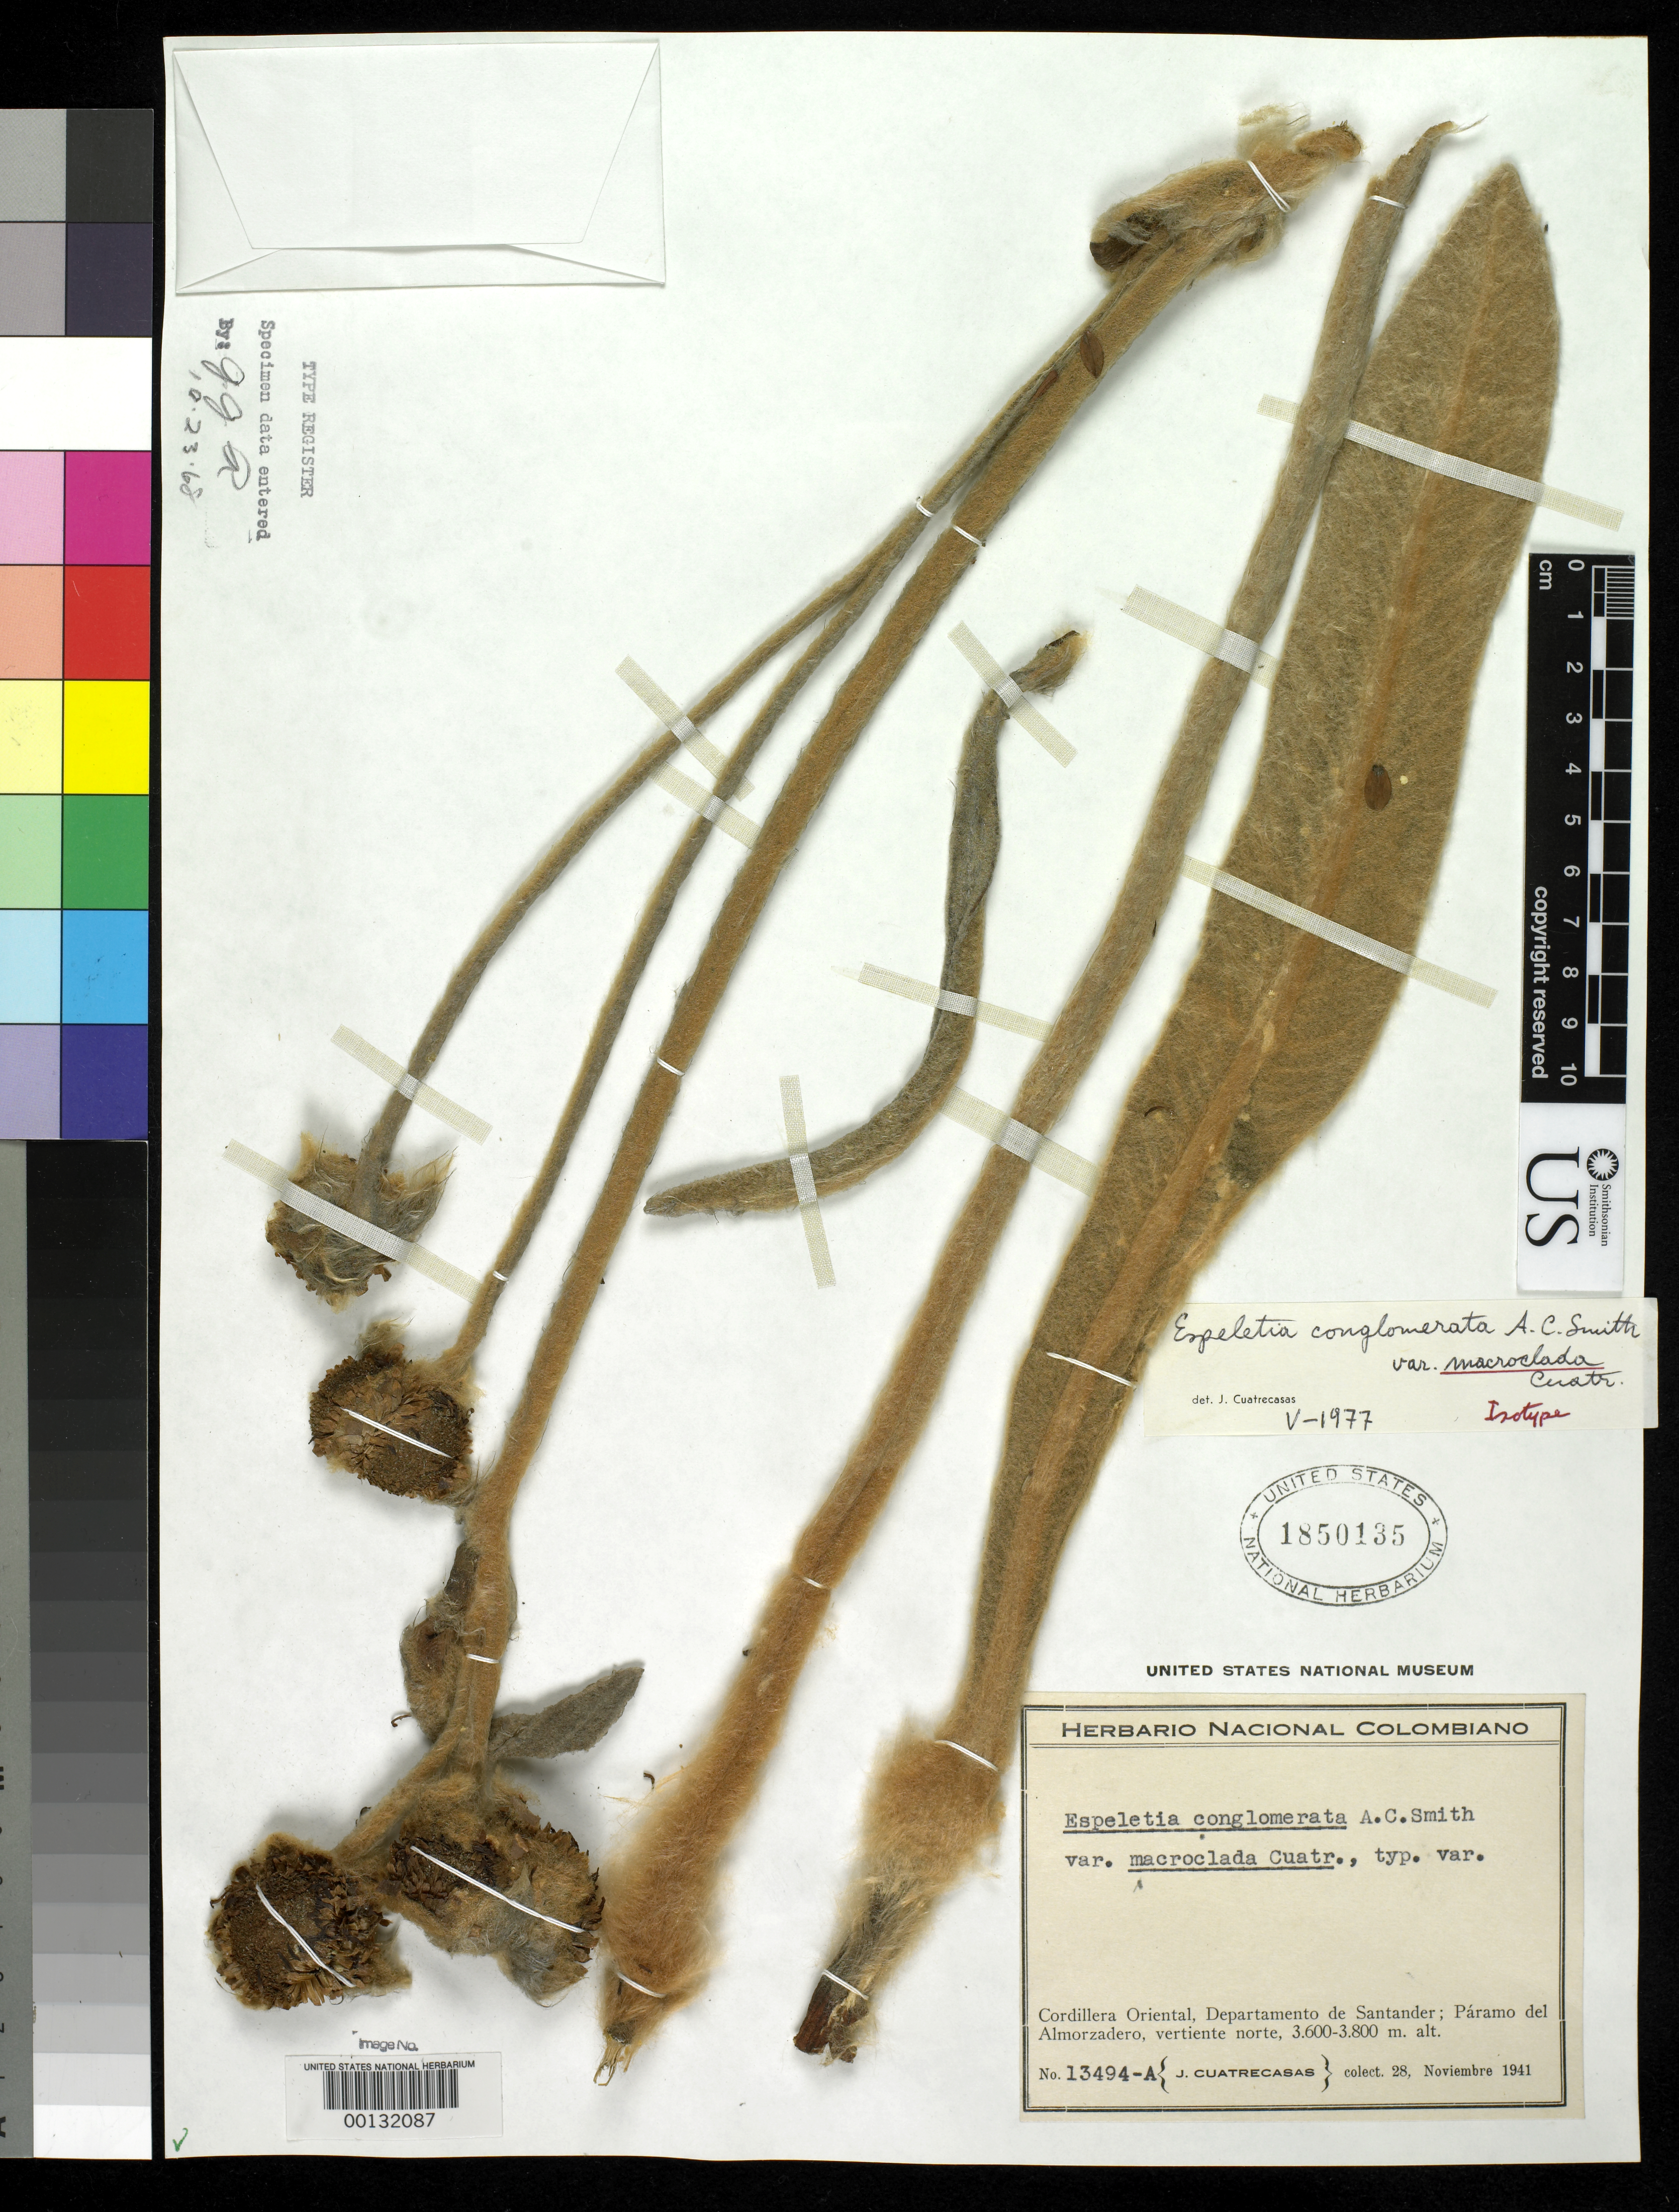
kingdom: Plantae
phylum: Tracheophyta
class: Magnoliopsida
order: Asterales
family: Asteraceae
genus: Espeletia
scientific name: Espeletia conglomerata var. macroclada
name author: Cuatrec.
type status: Isotype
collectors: J. Cuatrecasas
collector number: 13494-a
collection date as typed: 28 Nov 1941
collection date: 1941-11-28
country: Colombia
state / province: Santander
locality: Páramo del Almorzadero, Cordillera Oriental.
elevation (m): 3600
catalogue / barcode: US 1850135